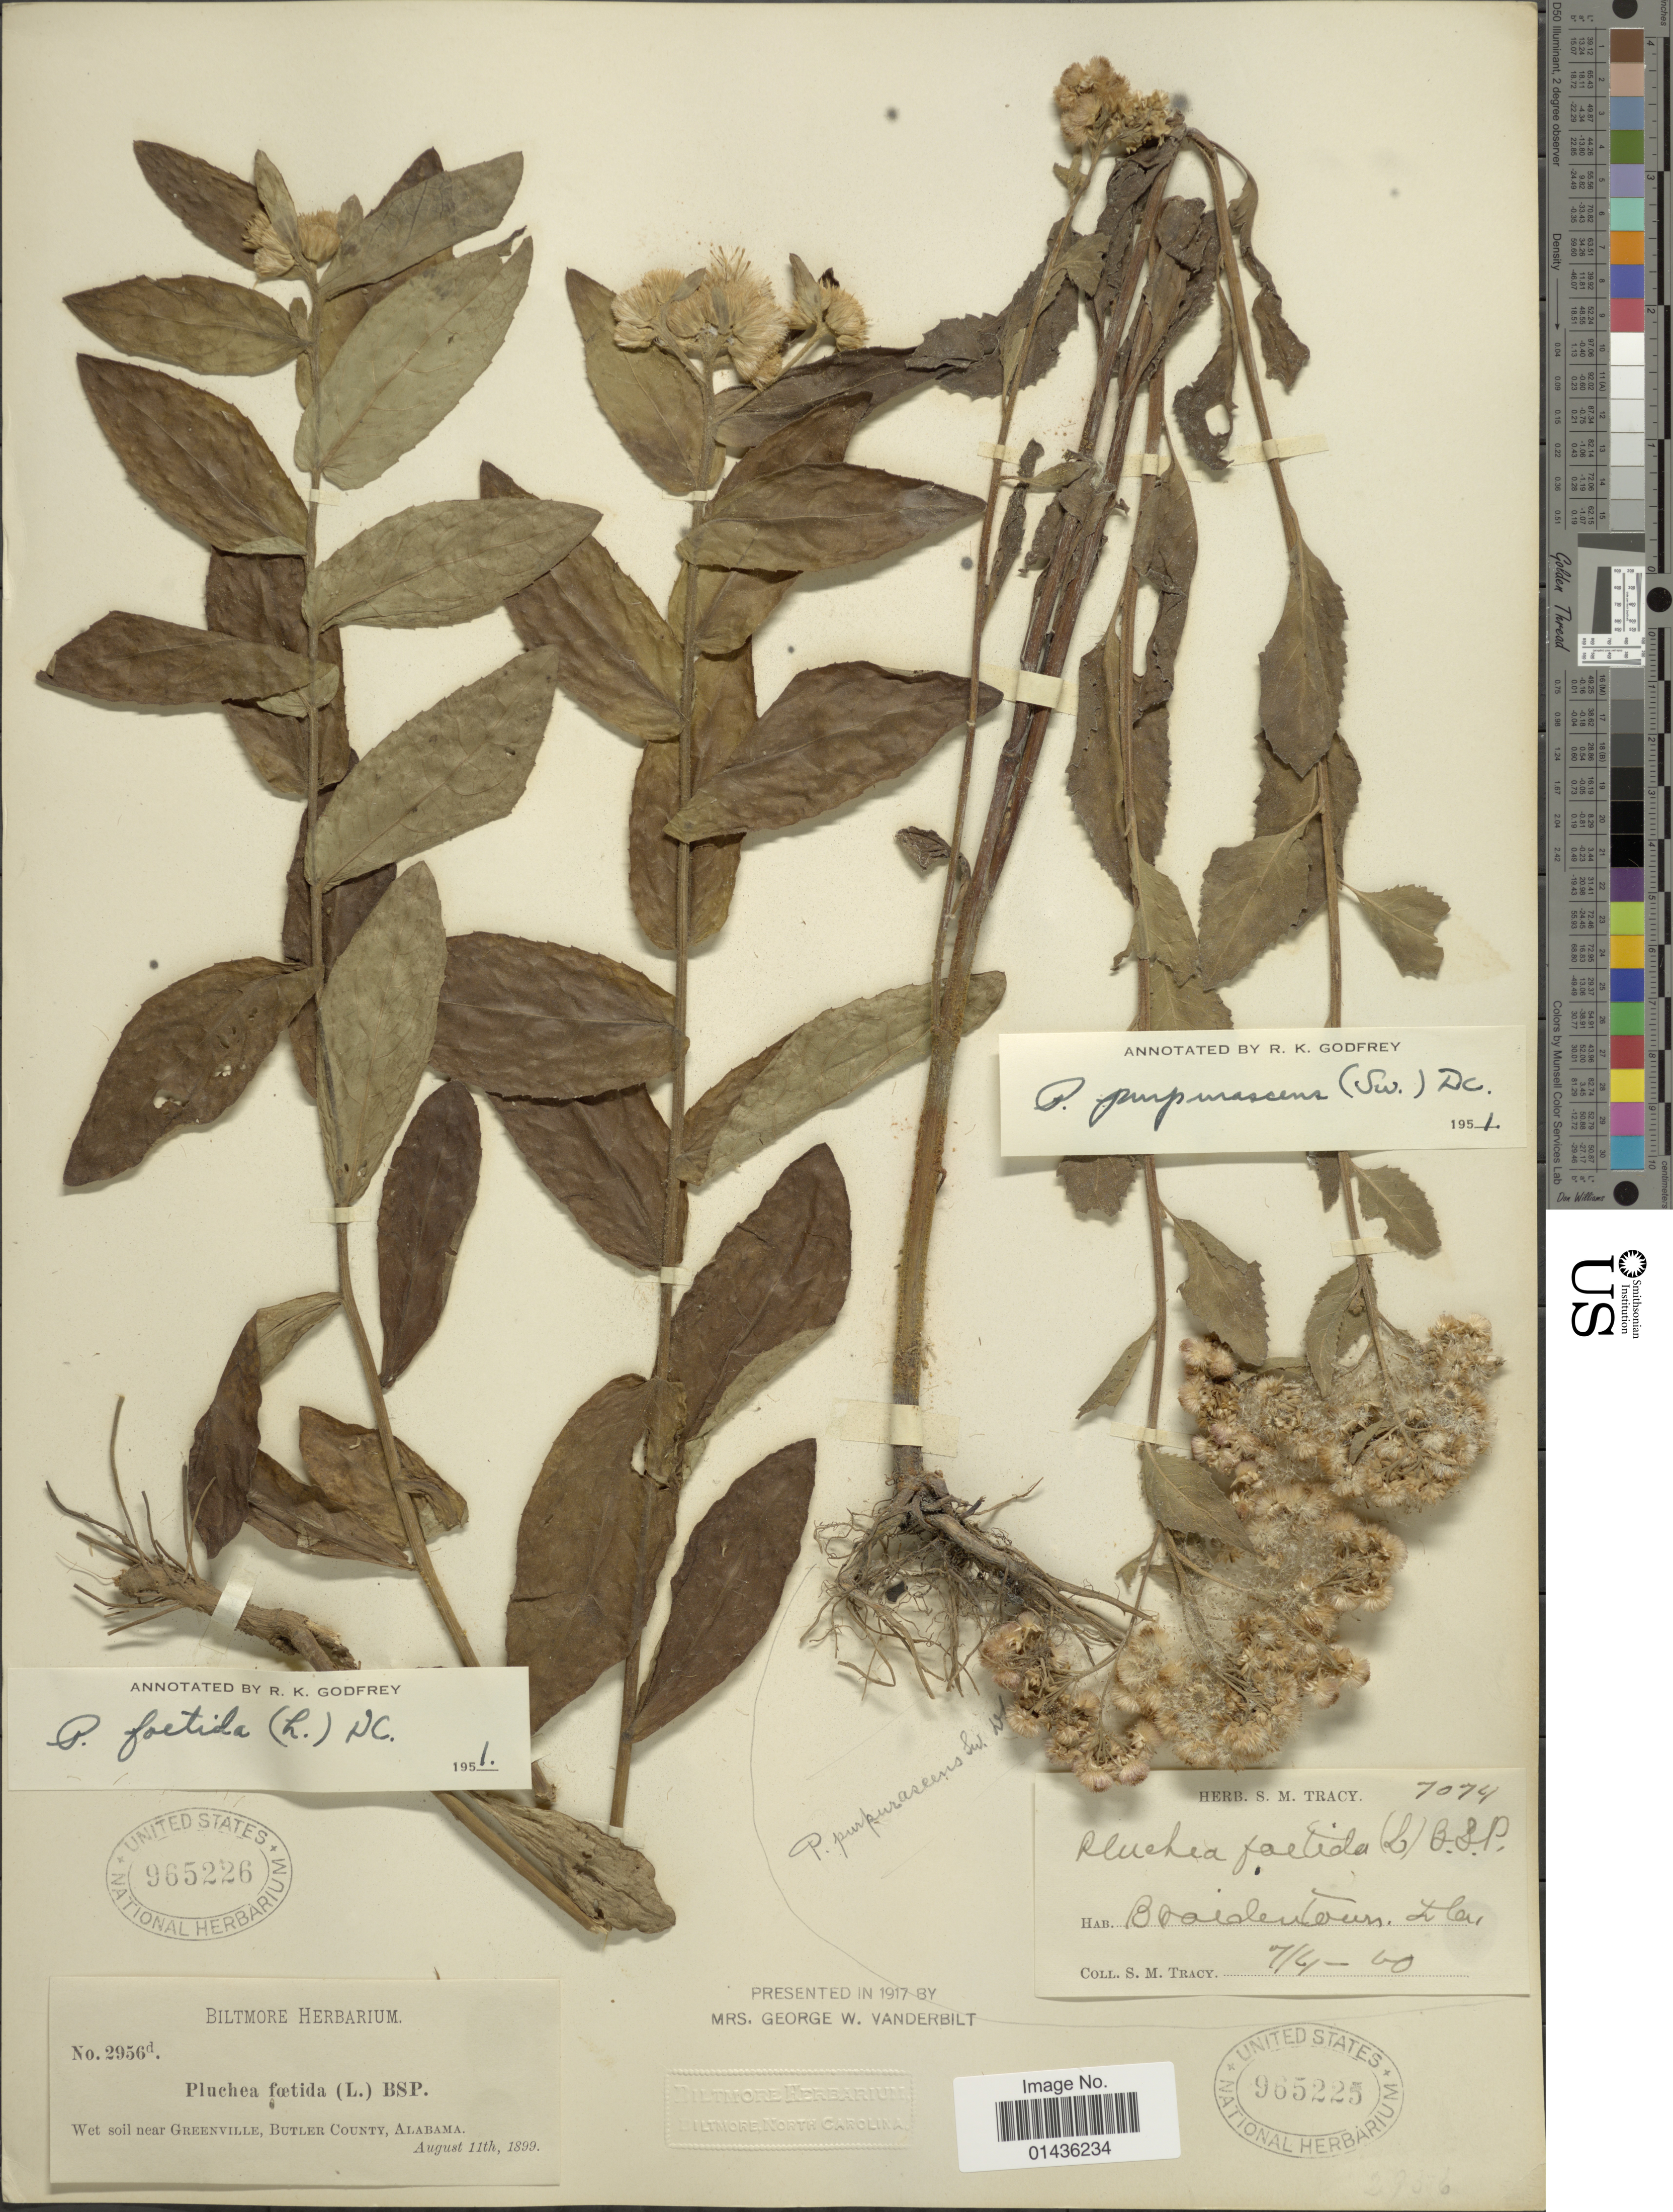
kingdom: Plantae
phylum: Tracheophyta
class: Magnoliopsida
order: Asterales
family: Asteraceae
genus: Pluchea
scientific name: Pluchea odorata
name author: (L.) Cass.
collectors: S. M. Tracy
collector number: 7074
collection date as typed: Transcribed d/m/y: 4/7/60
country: United States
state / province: Florida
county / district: Manatee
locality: Braidentown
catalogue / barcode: US 965225-2